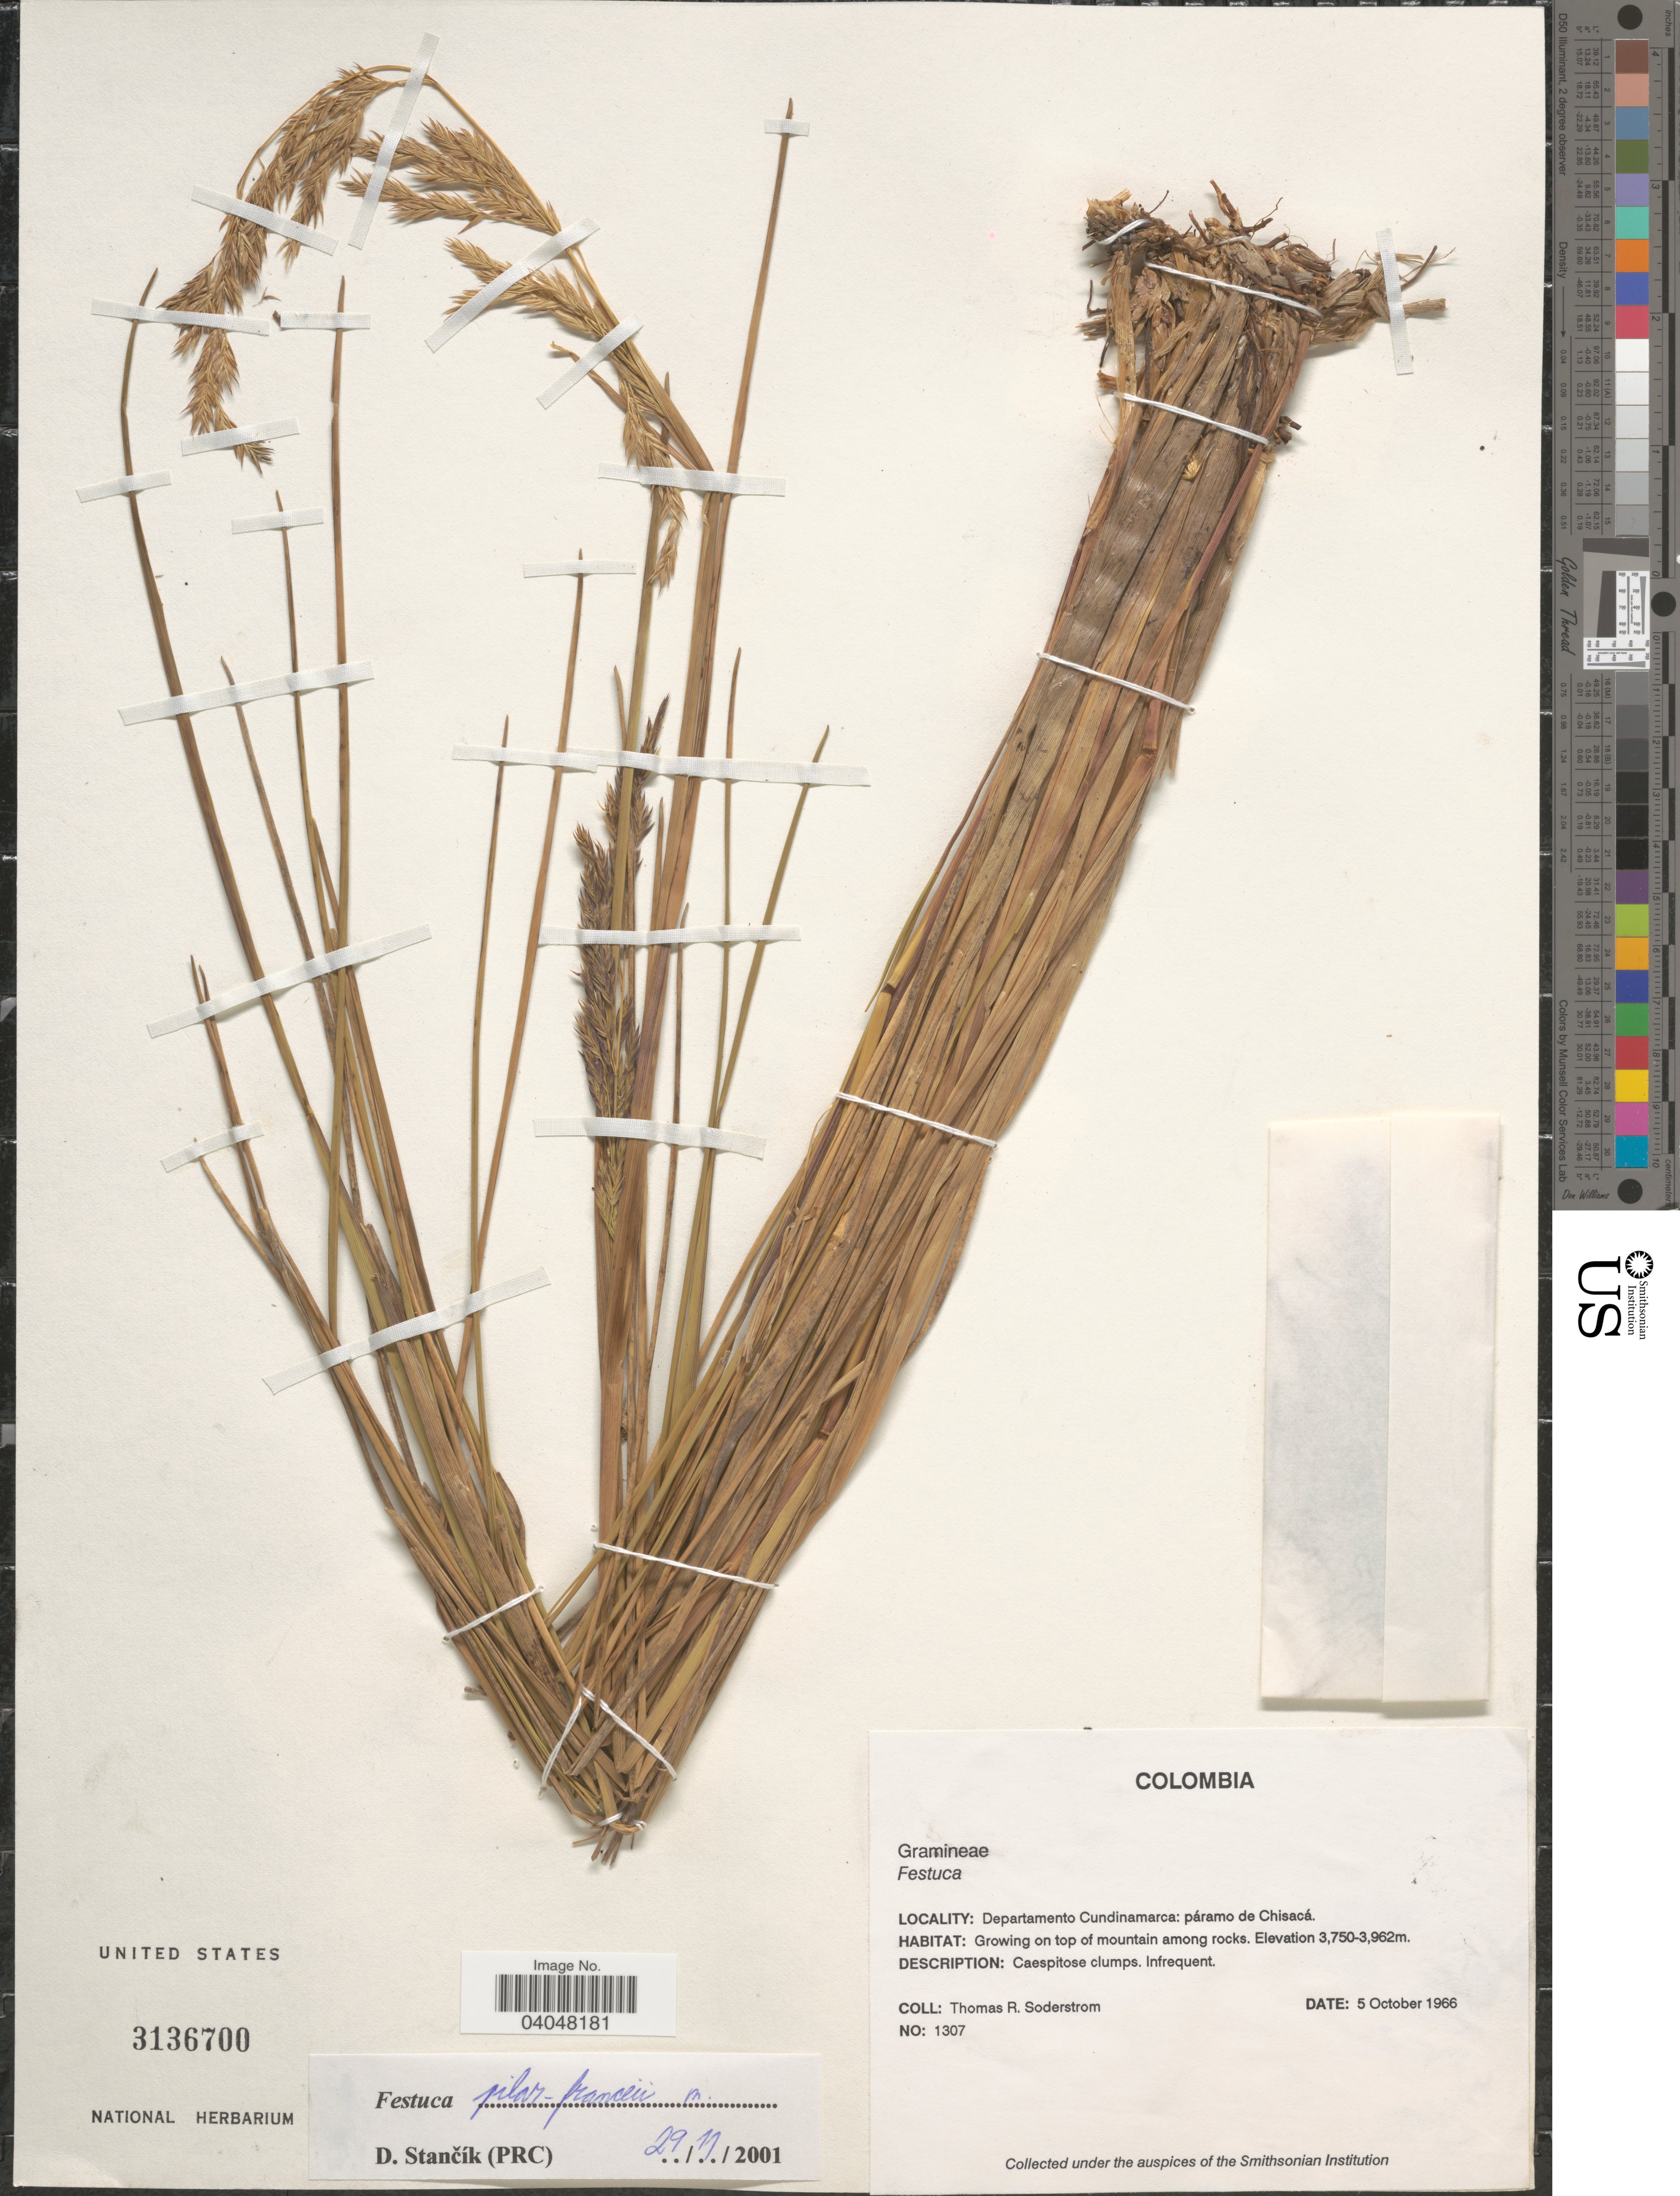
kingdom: Plantae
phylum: Tracheophyta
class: Liliopsida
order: Poales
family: Poaceae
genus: Festuca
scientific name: Festuca pilar-franceii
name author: Stancik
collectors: T. R. Soderstrom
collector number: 1307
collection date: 1966-10-05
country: Colombia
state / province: Cundinamarca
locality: Departamento Cundinamarca: páramo de Chisacá.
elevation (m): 3750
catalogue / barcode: US 3136700